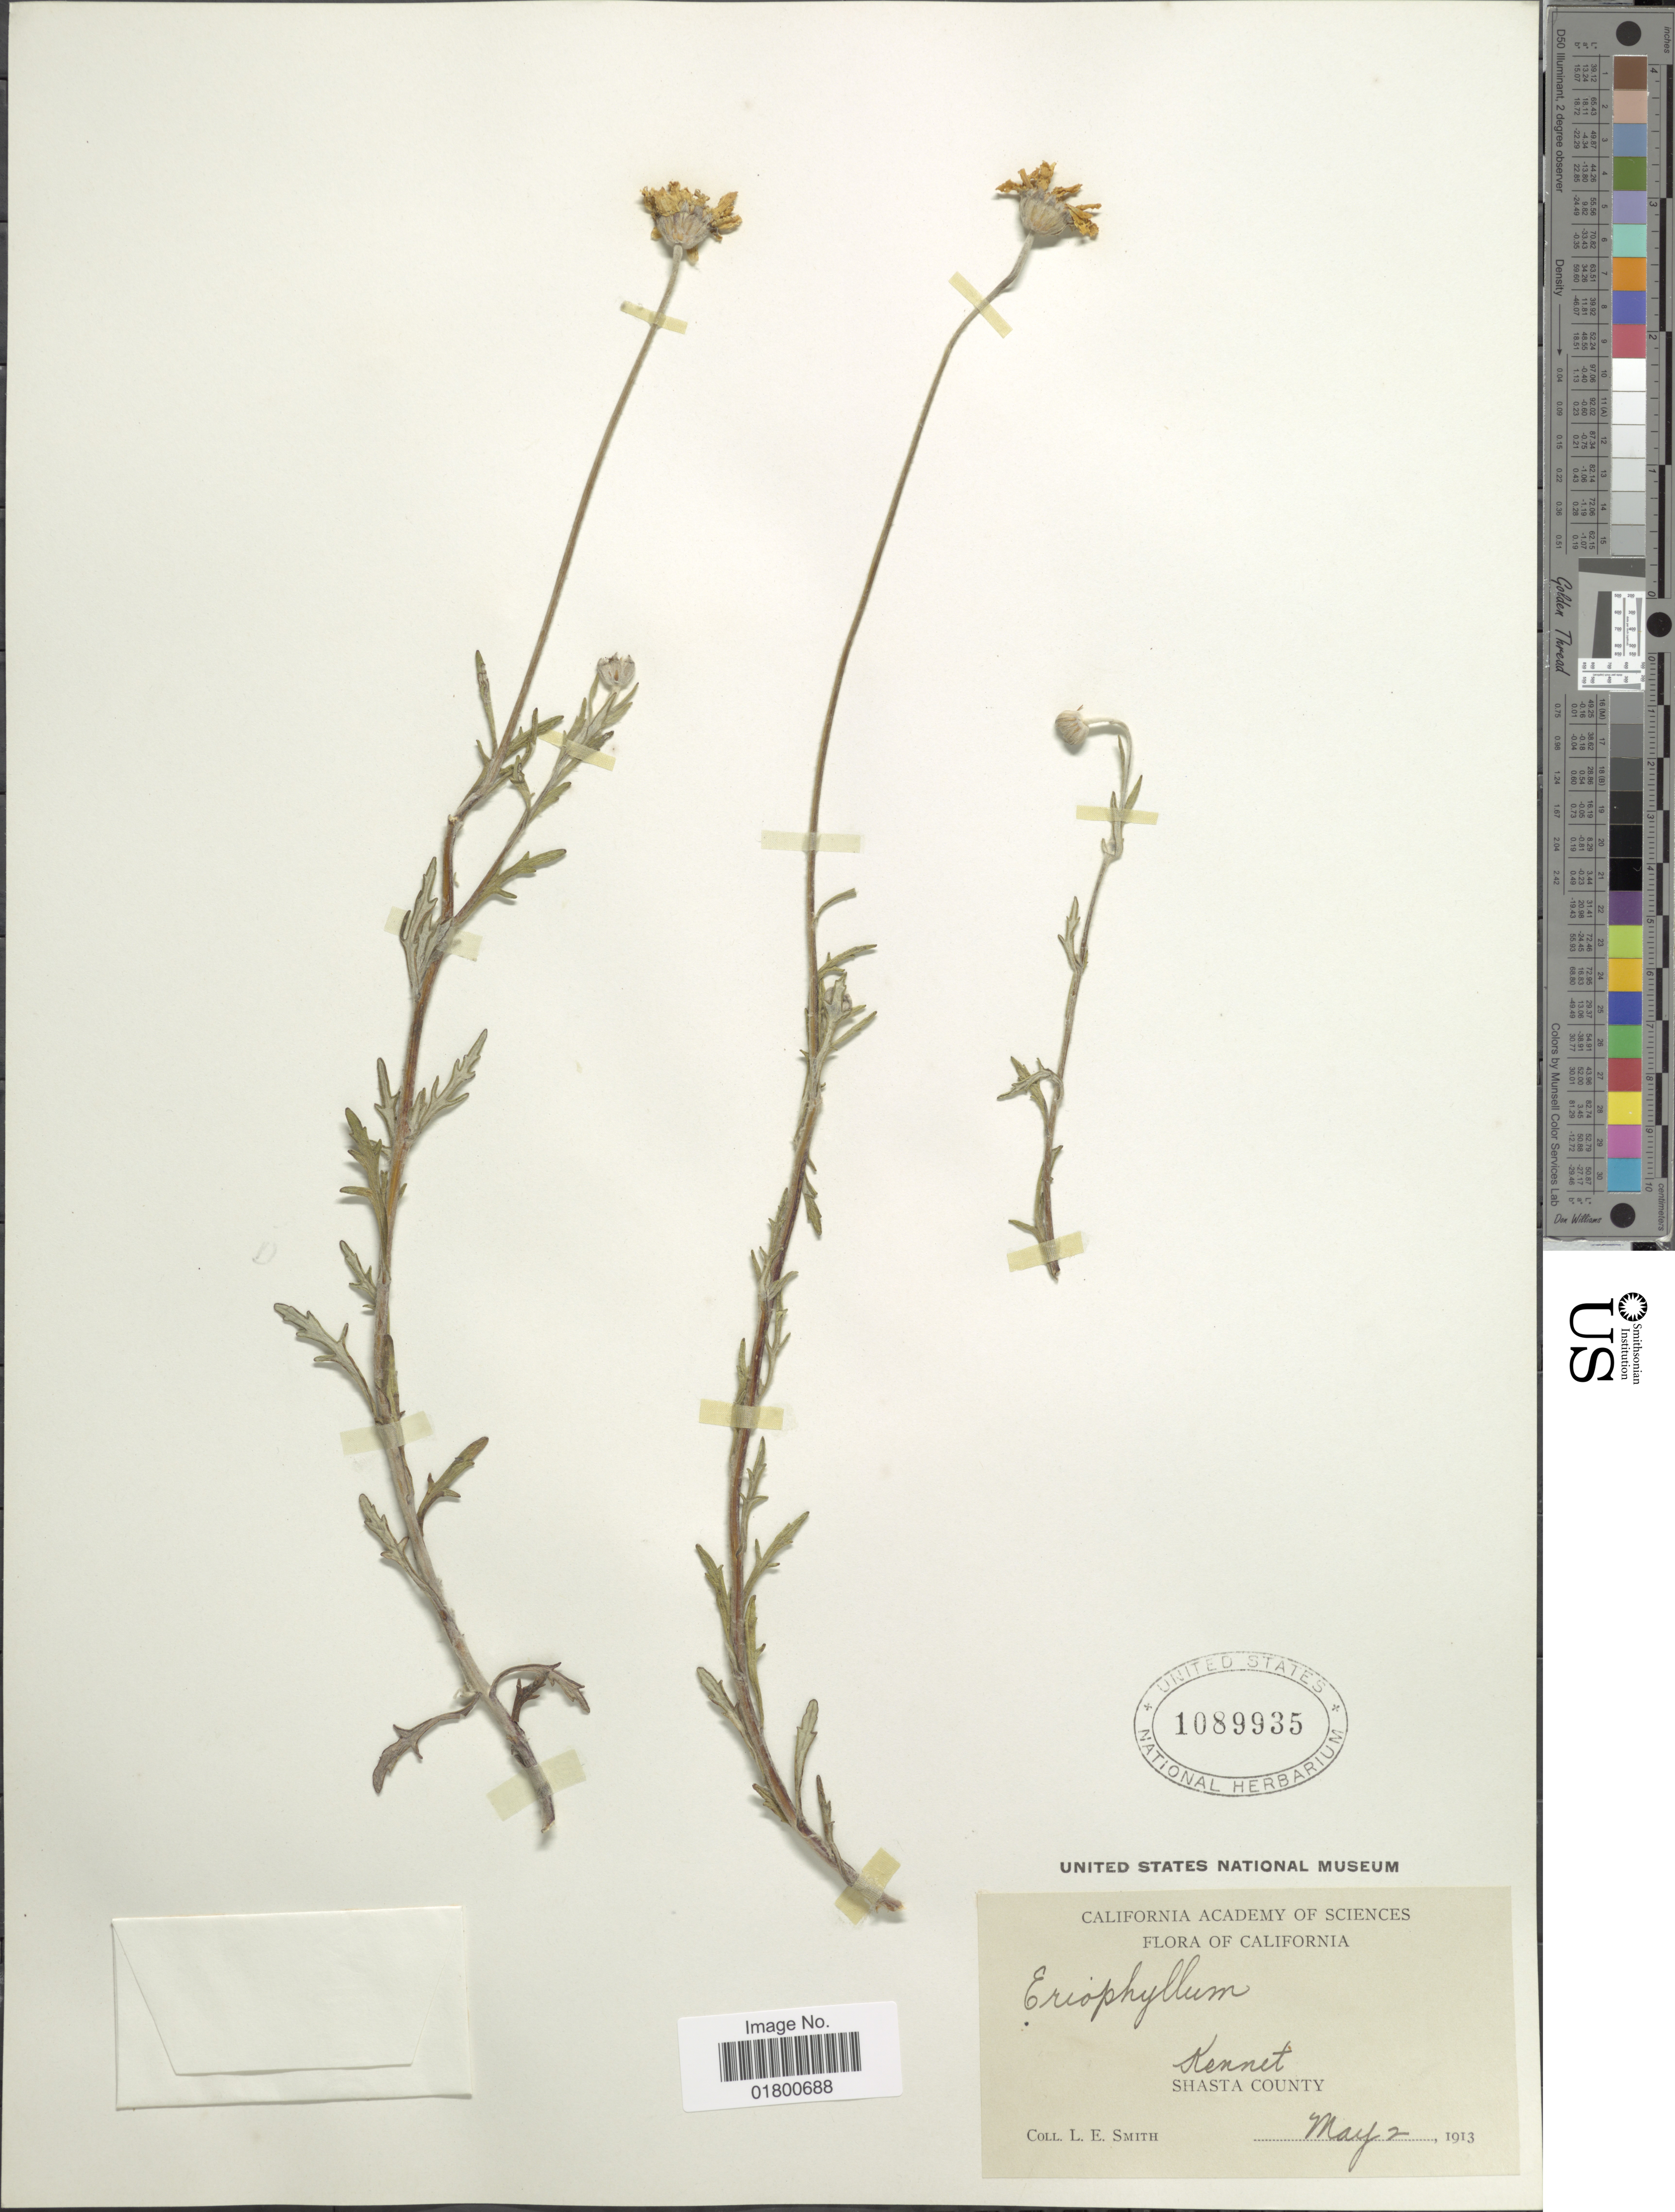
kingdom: Plantae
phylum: Tracheophyta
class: Magnoliopsida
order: Asterales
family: Asteraceae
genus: Eriophyllum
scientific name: Eriophyllum sp.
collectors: L. E. Smith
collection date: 1913-05-02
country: United States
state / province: California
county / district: Shasta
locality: Kennet, Shasta County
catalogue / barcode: US 1089935